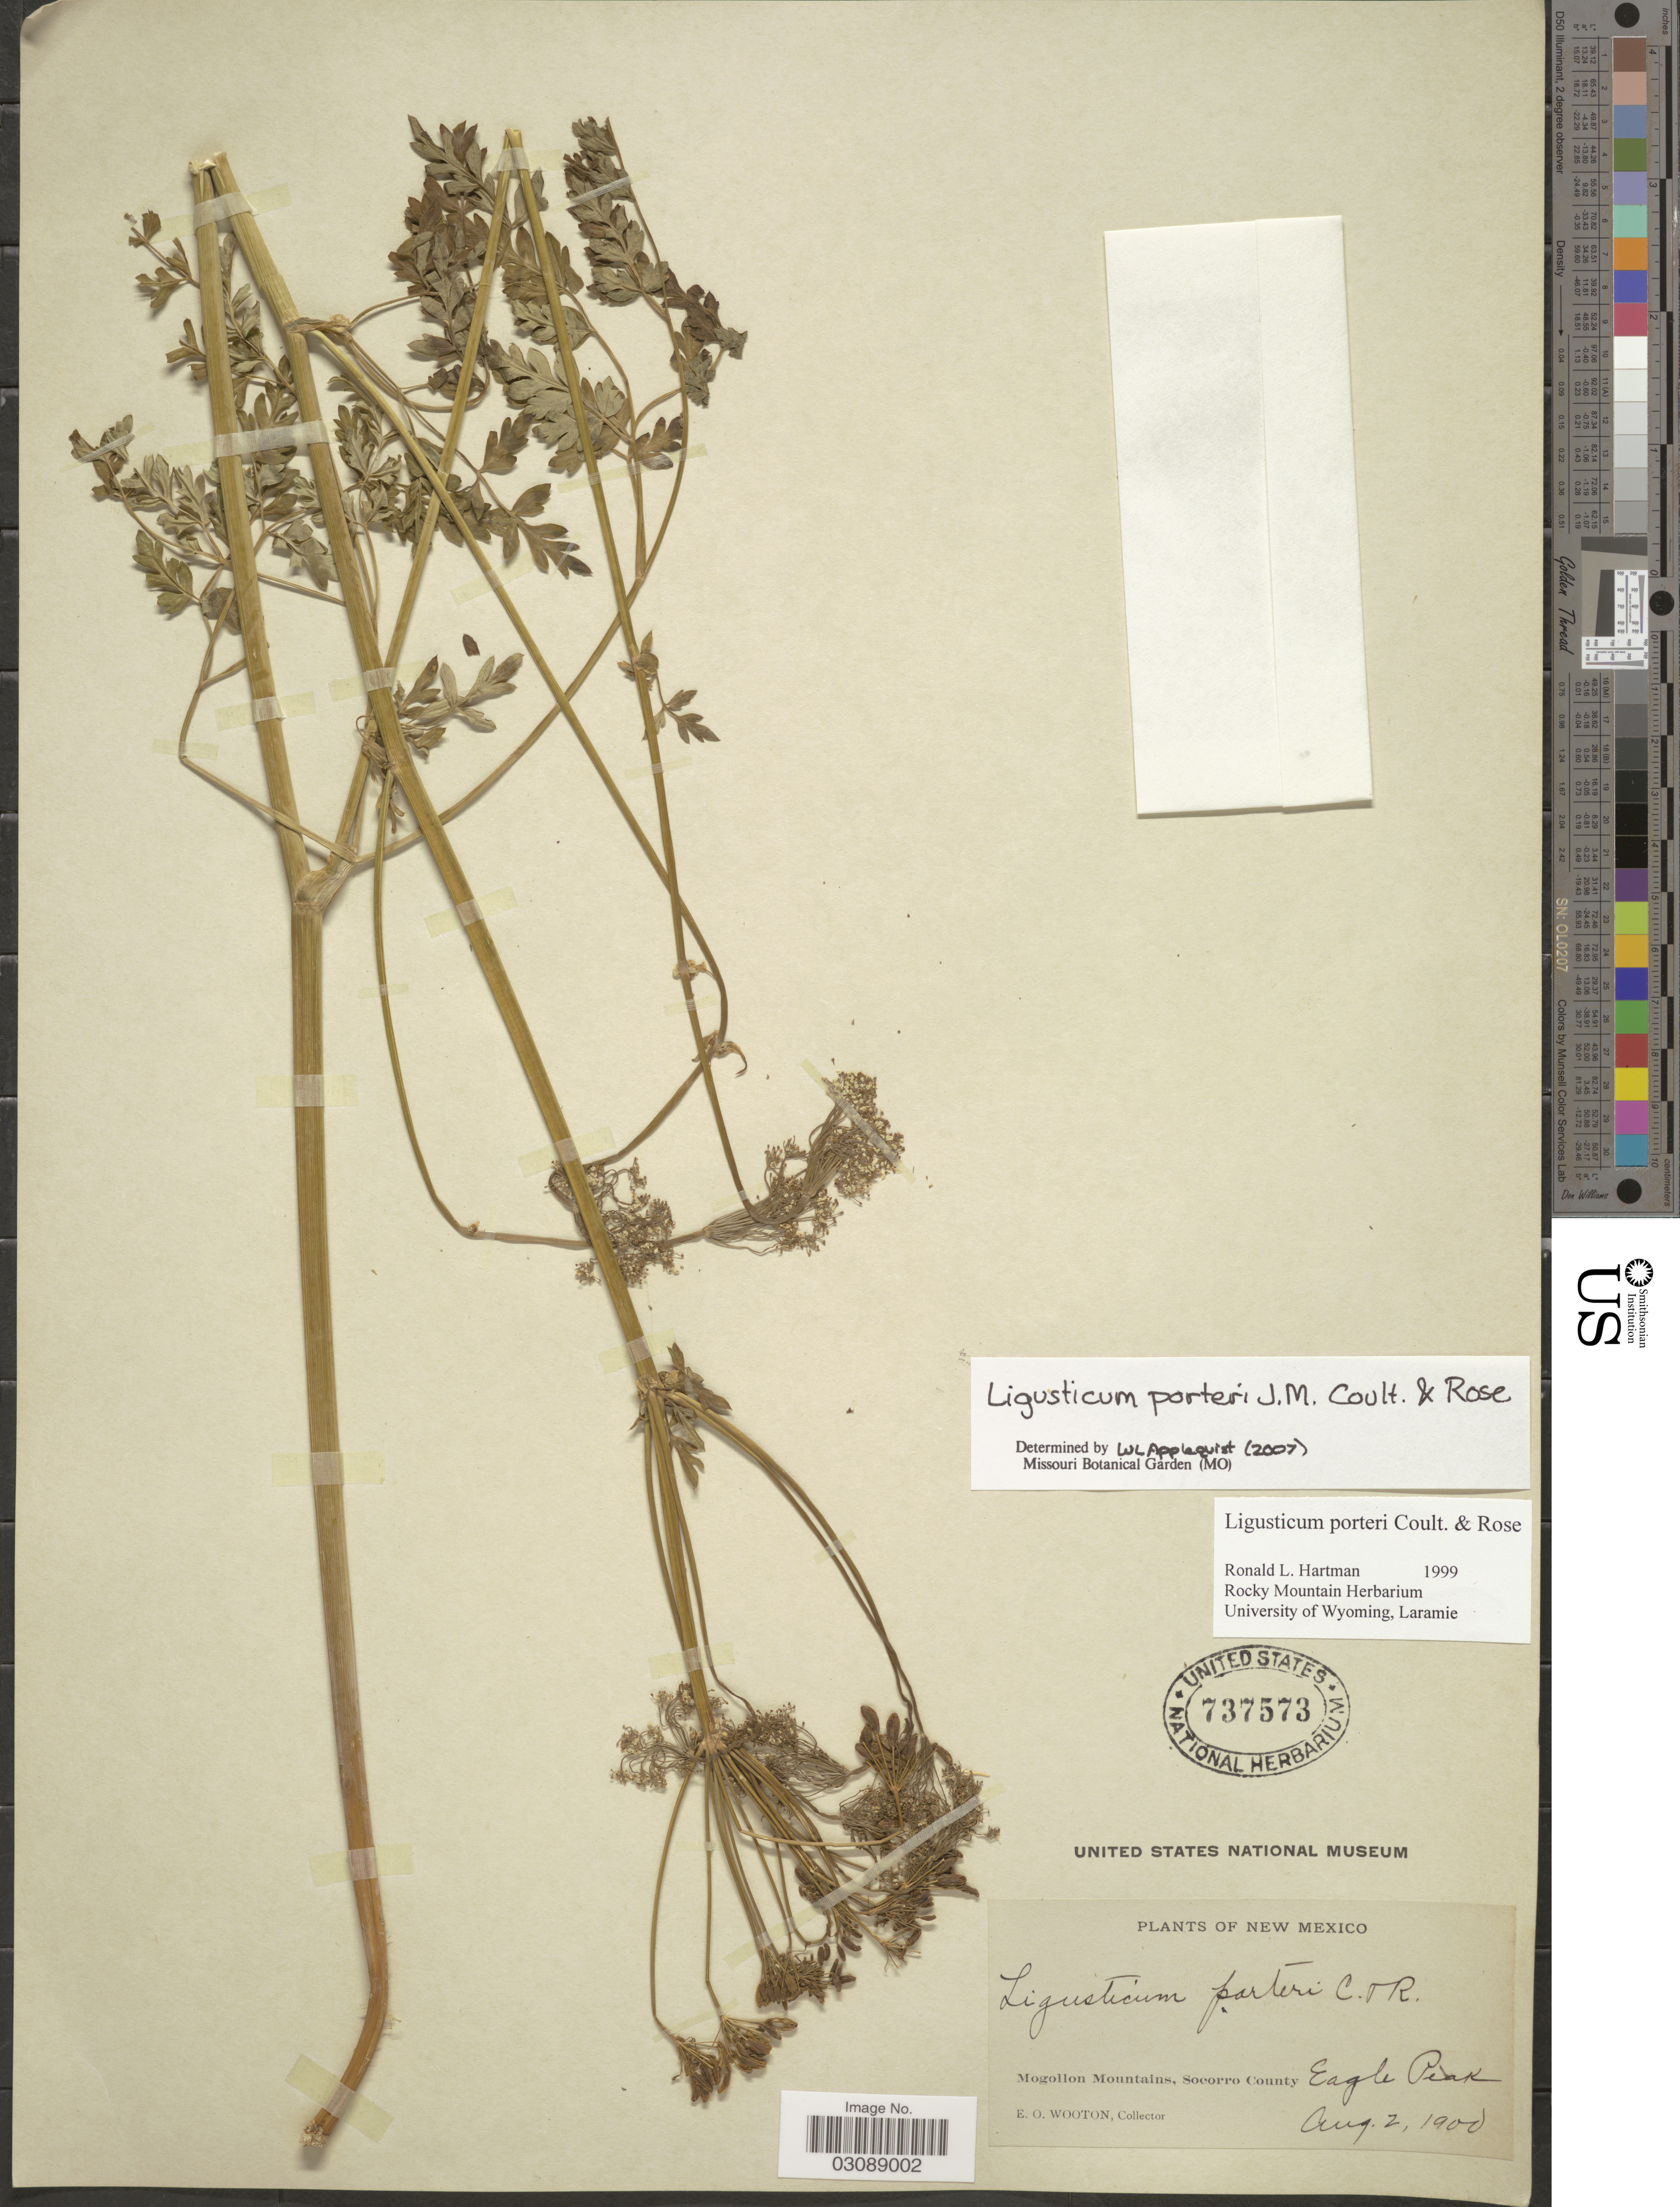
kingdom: Plantae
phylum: Tracheophyta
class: Magnoliopsida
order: Apiales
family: Apiaceae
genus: Ligusticum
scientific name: Ligusticum porteri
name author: J.M. Coult. & Rose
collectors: E. O. Wooton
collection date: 1900-08-02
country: United States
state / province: New Mexico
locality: Mogollon Mountains, socorro County. Eagle Peak.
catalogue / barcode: US 737573